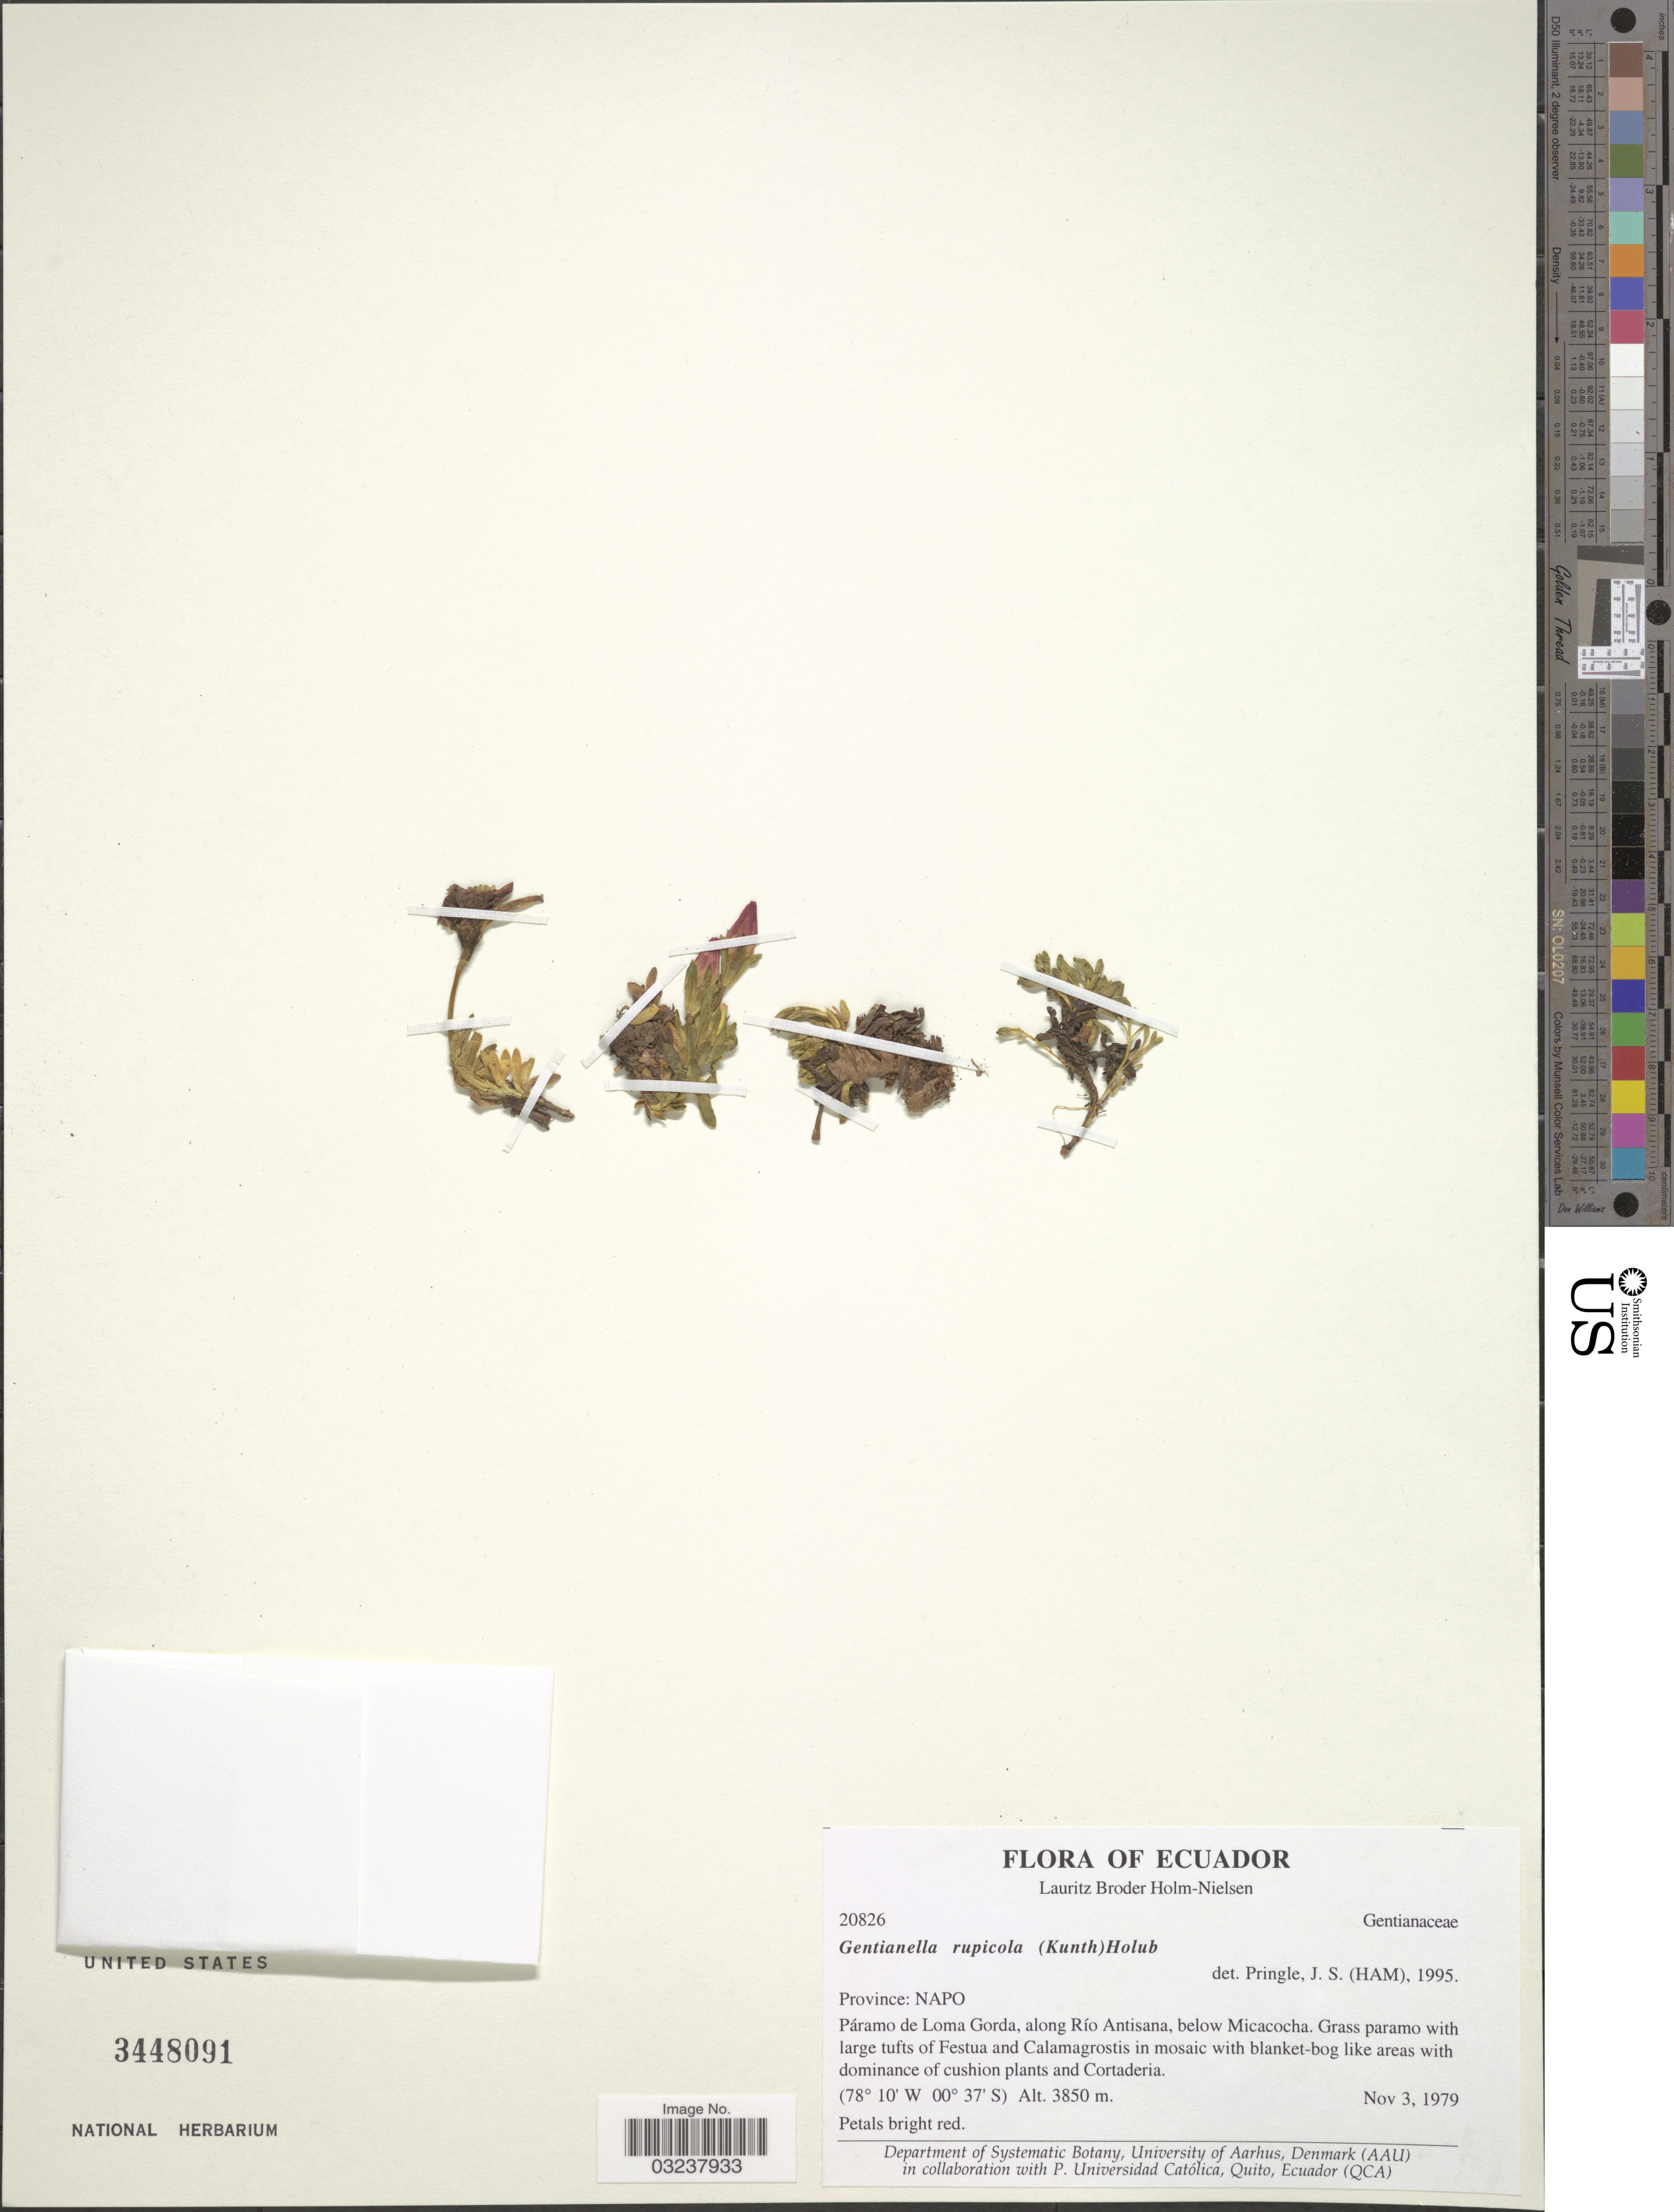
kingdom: Plantae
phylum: Tracheophyta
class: Magnoliopsida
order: Gentianales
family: Gentianaceae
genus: Gentianella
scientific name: Gentianella rupicola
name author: (Kunth) Holub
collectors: L. B. Holm-Nielsen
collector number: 20826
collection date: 1979-11-03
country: Ecuador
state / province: Napo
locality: Páramo de Loma Gorda, along Río Antisana, below Micacocha.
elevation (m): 3850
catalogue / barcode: US 3448091